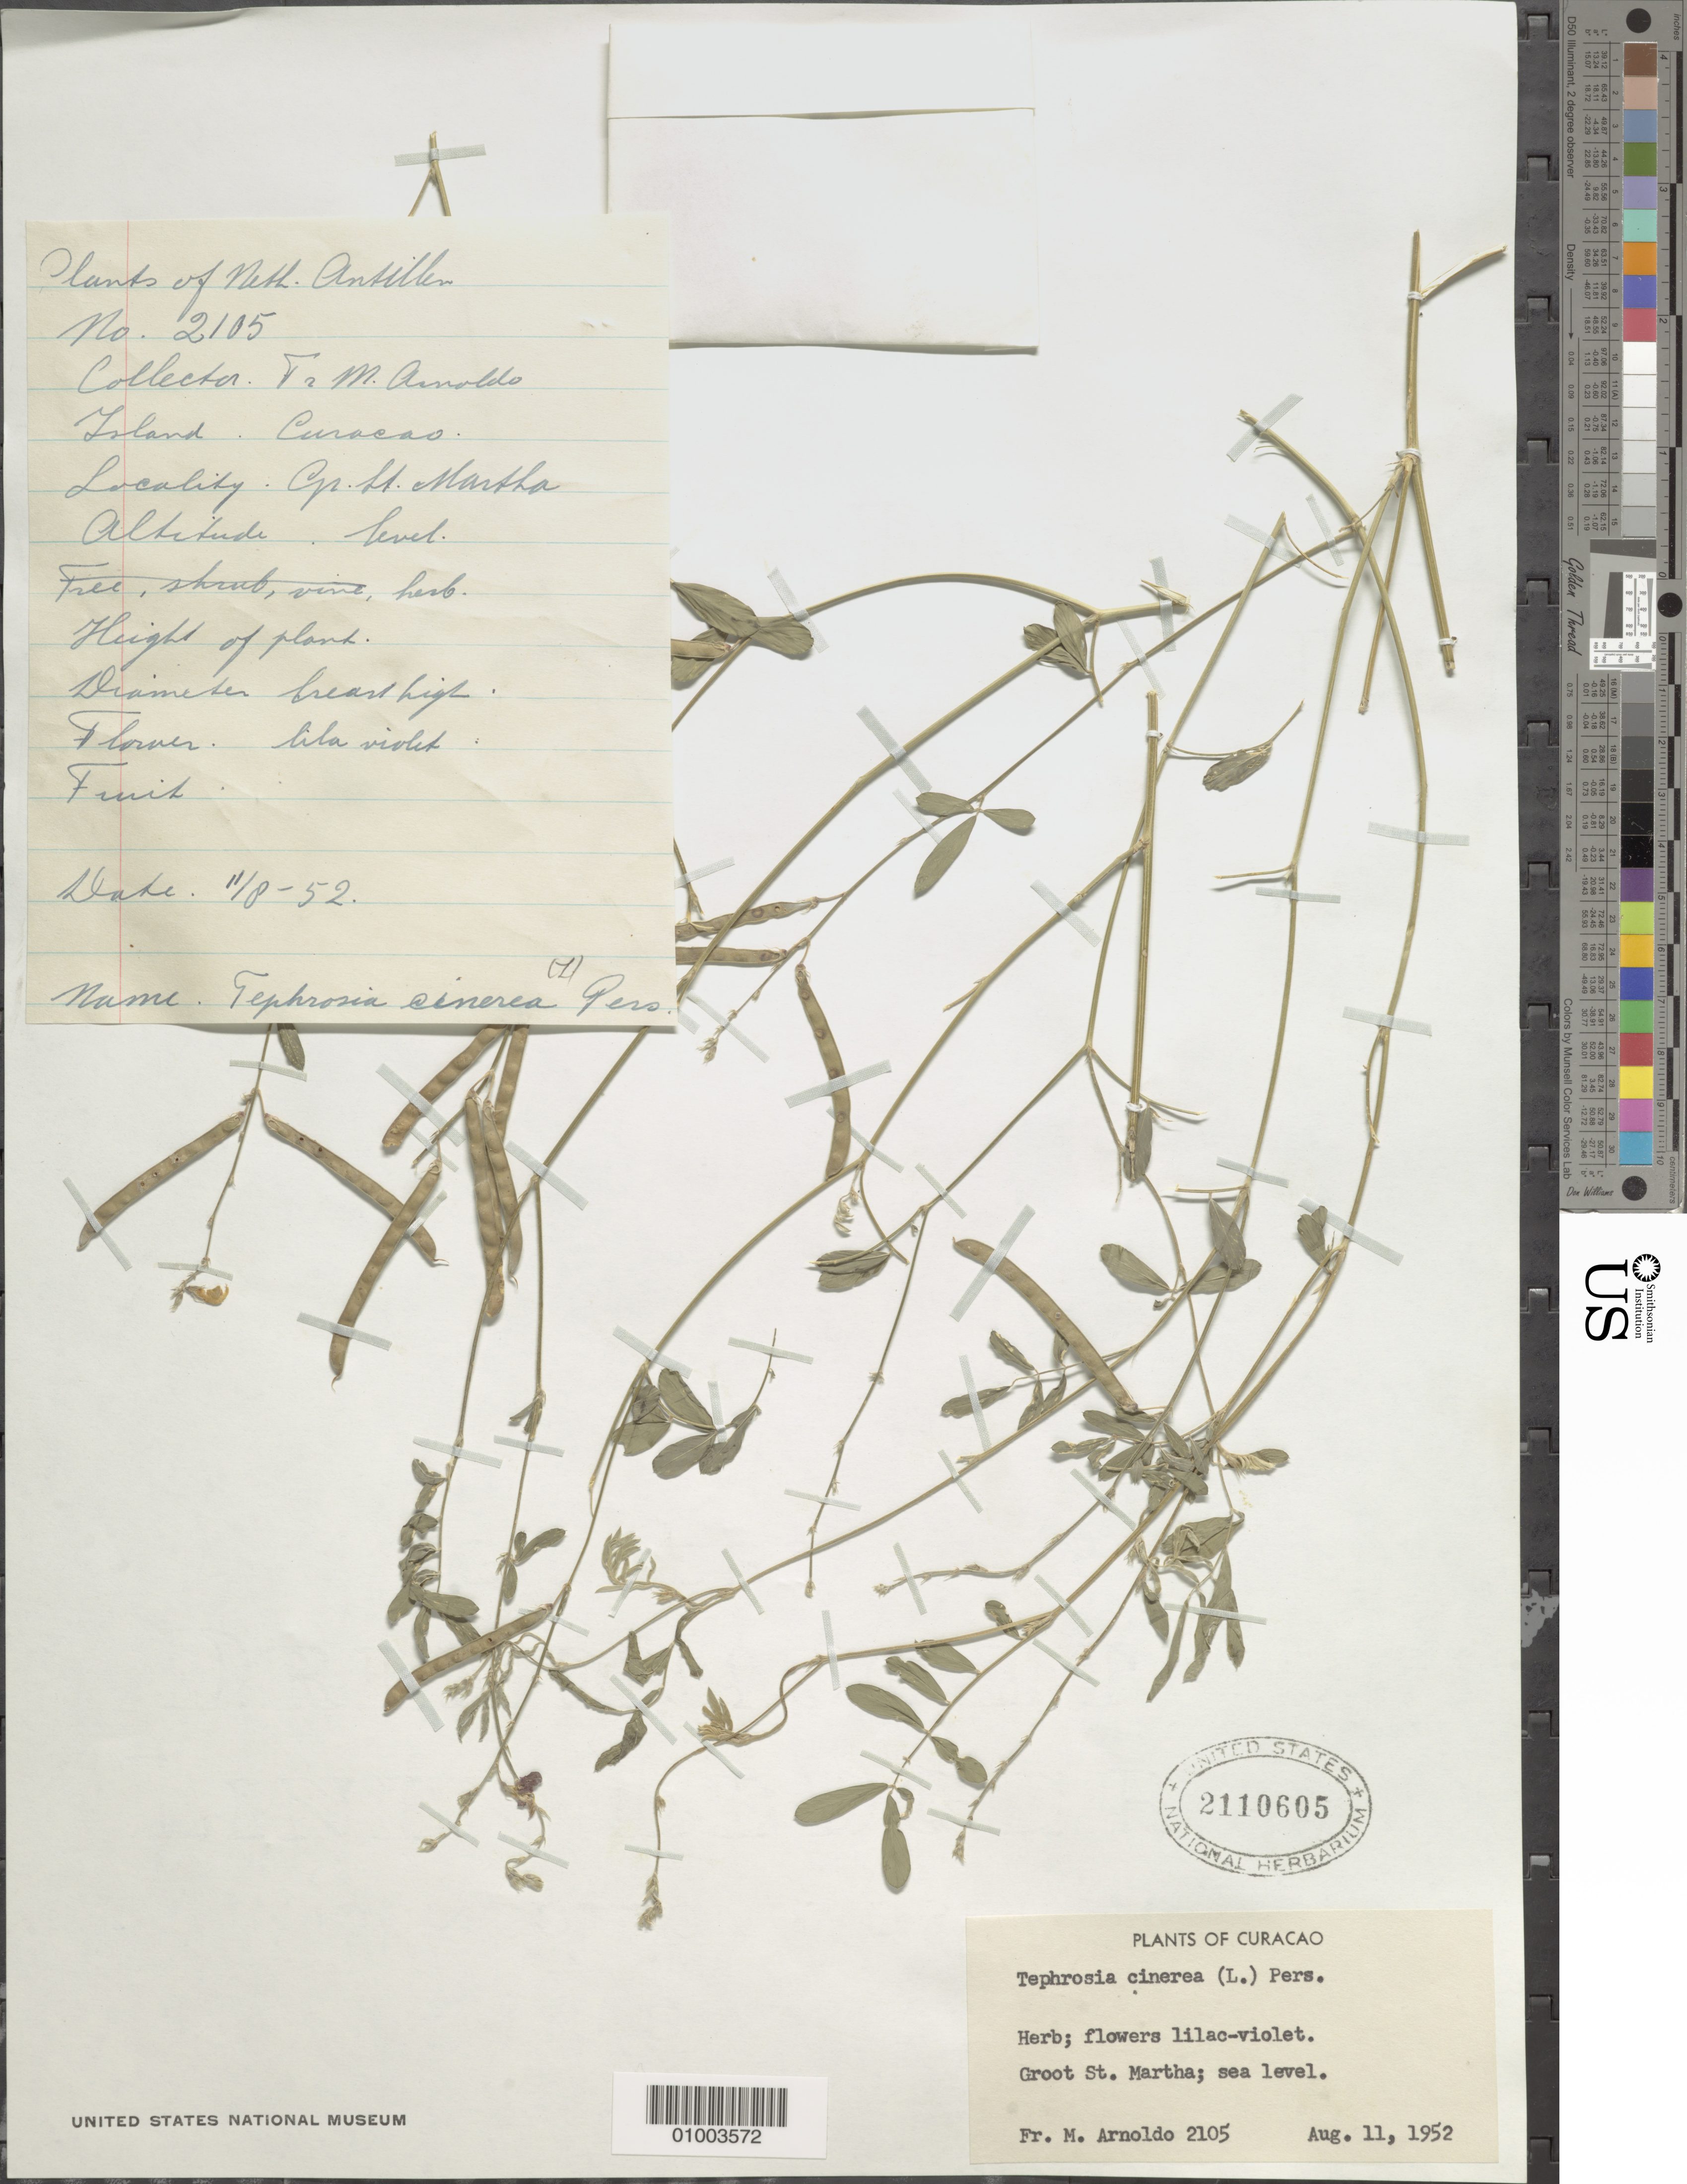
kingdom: Plantae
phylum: Tracheophyta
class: Magnoliopsida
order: Fabales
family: Fabaceae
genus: Tephrosia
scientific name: Tephrosia cinerea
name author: (L.) Pers.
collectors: N. Arnoldo-Broeders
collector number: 2105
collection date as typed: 11 Aug 1952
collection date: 1952-08-11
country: Curaçao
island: Curaçao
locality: Herb; flowers lilac-violet. Groot St. Martha; sea level.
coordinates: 0 N, 0 E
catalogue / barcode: US 2110605